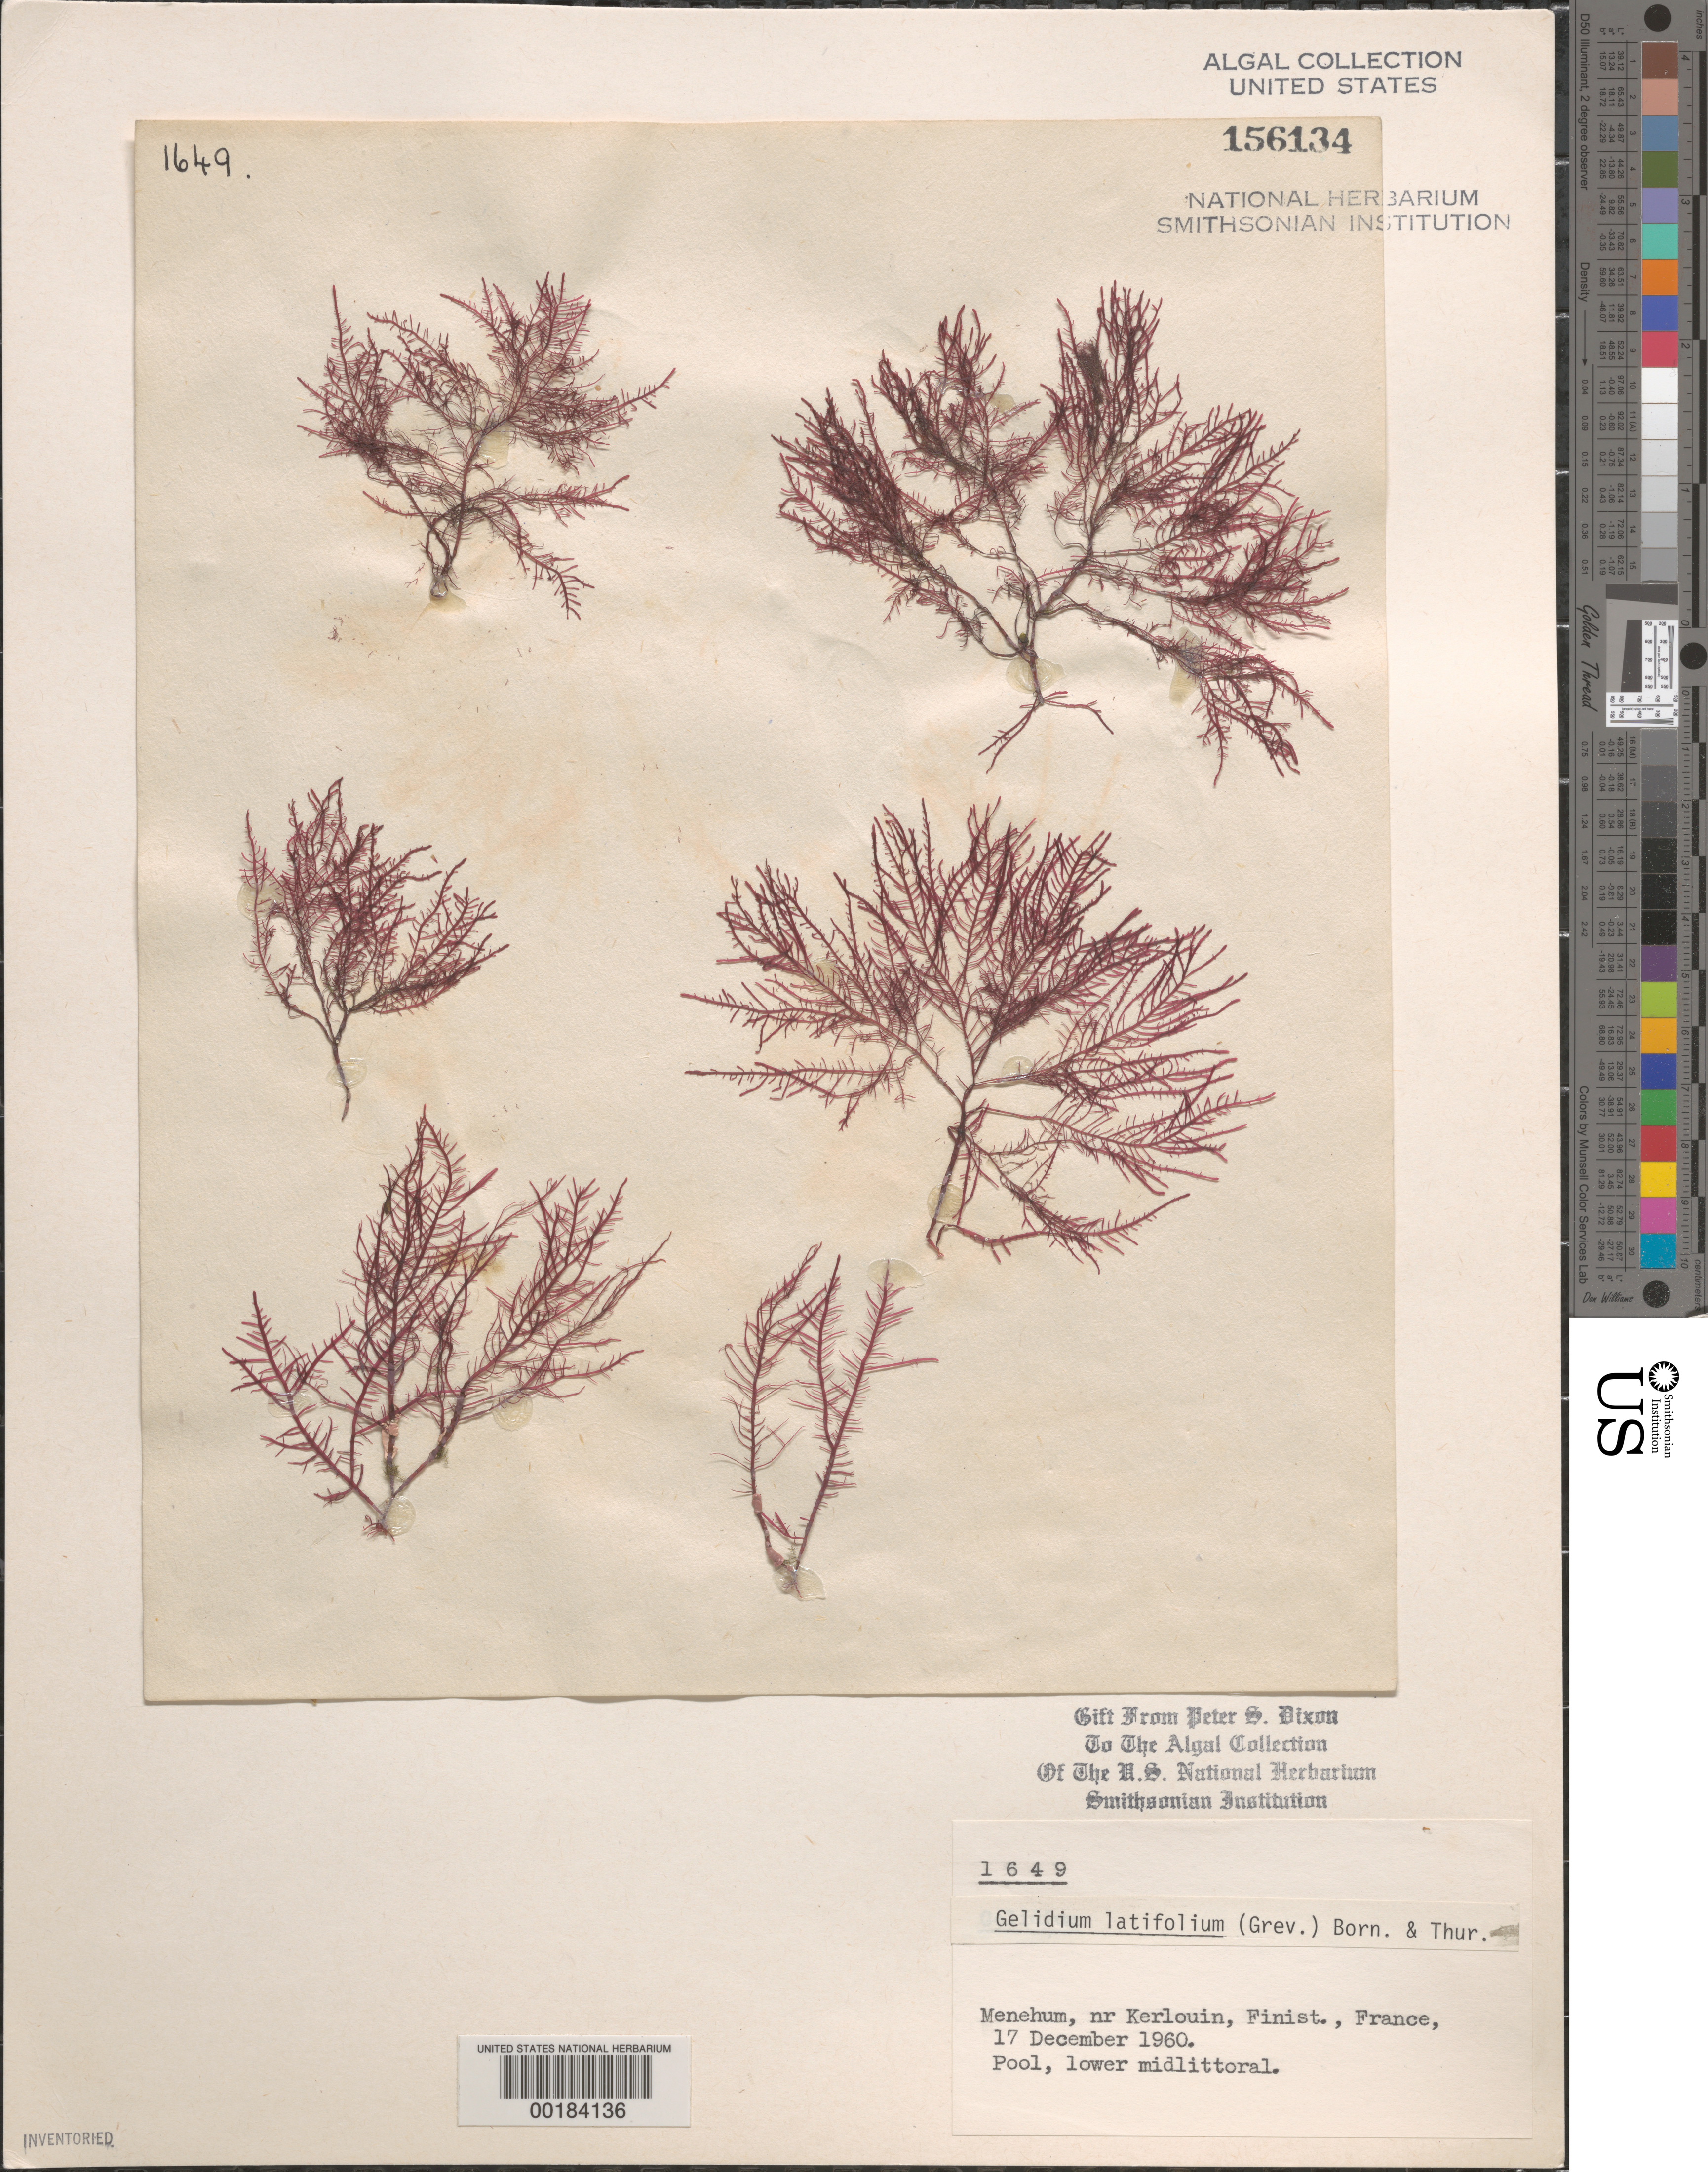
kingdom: Plantae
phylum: Rhodophyta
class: Florideophyceae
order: Gelidiales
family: Gelidiaceae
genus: Gelidium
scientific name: Gelidium spinosum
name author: (S.G. Gmel.) P.C. Silva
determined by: Algae name updating Project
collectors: P. S. Dixon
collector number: PSD 1649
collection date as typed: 17 Dec 1960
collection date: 1960-12-17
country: France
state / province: Bretagne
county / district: Finistère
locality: Menehum, near Kerlouin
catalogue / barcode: US 156134